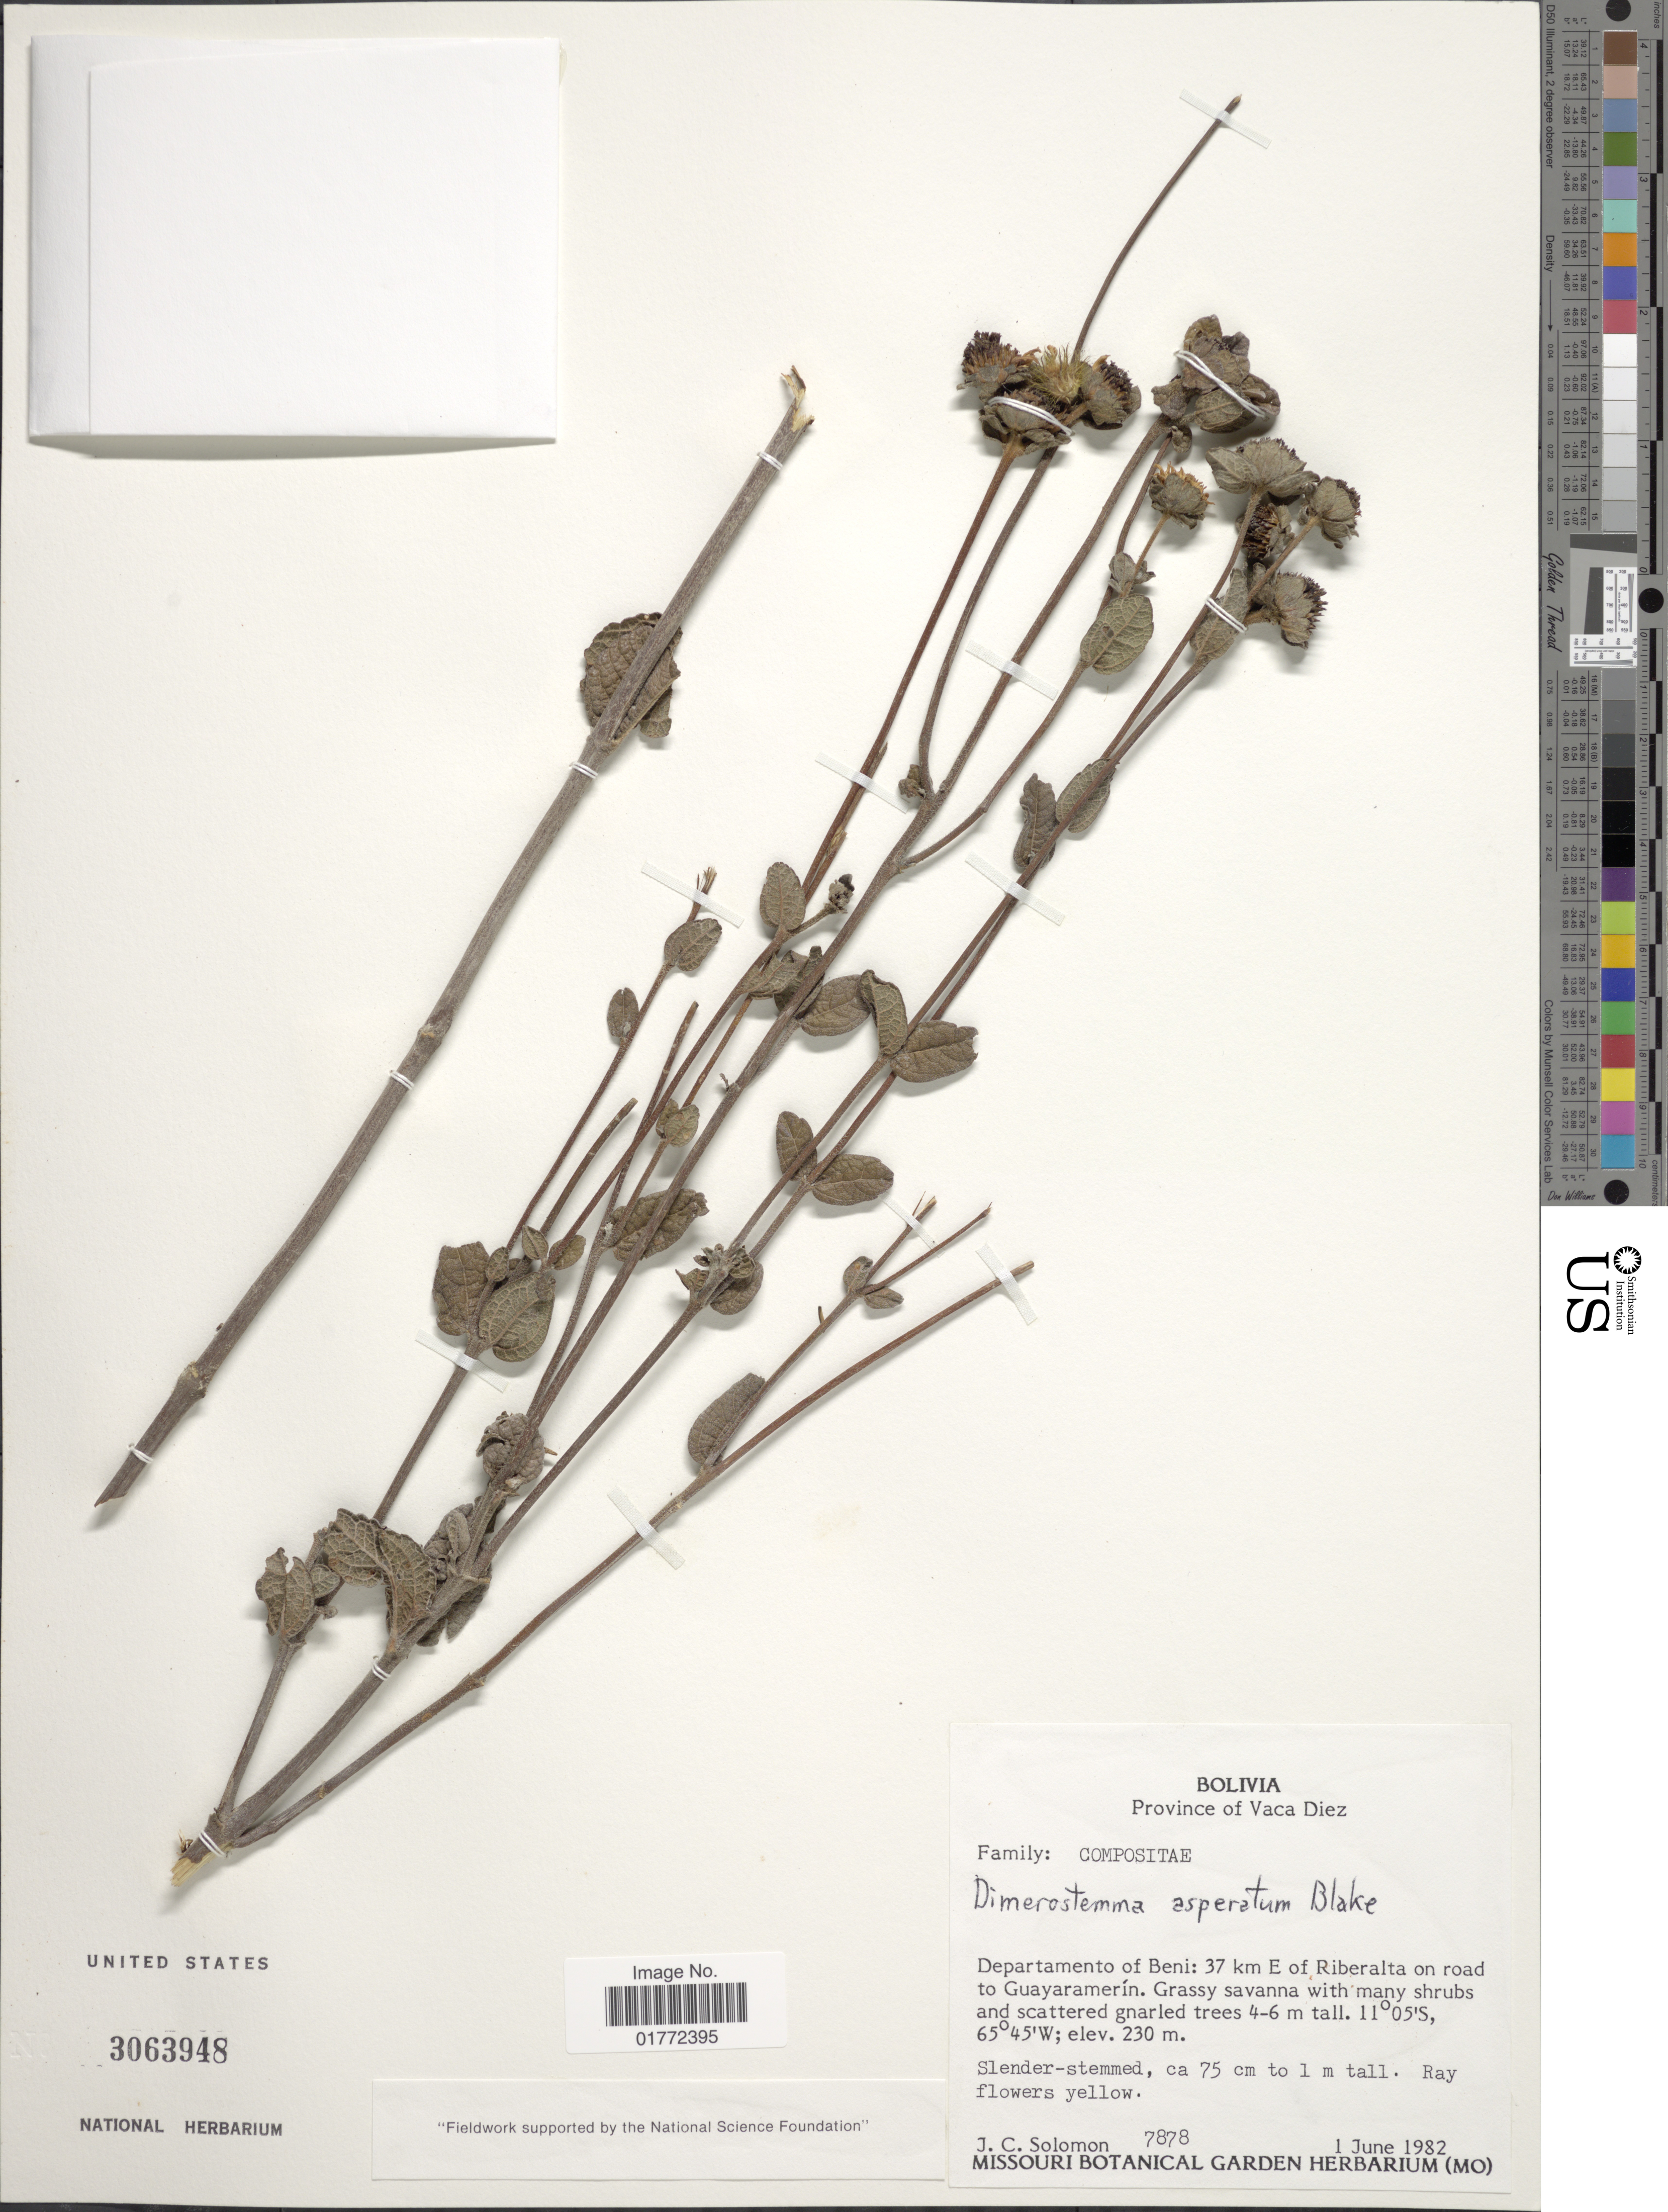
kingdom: Plantae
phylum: Tracheophyta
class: Magnoliopsida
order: Asterales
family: Asteraceae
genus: Dimerostemma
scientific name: Dimerostemma asperatum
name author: S.F. Blake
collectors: J. C. Solomon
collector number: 7878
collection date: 1982-06-01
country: Bolivia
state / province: Beni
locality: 37 km E of Riberalta on road to Guayaramerin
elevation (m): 230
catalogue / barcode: US 3063948